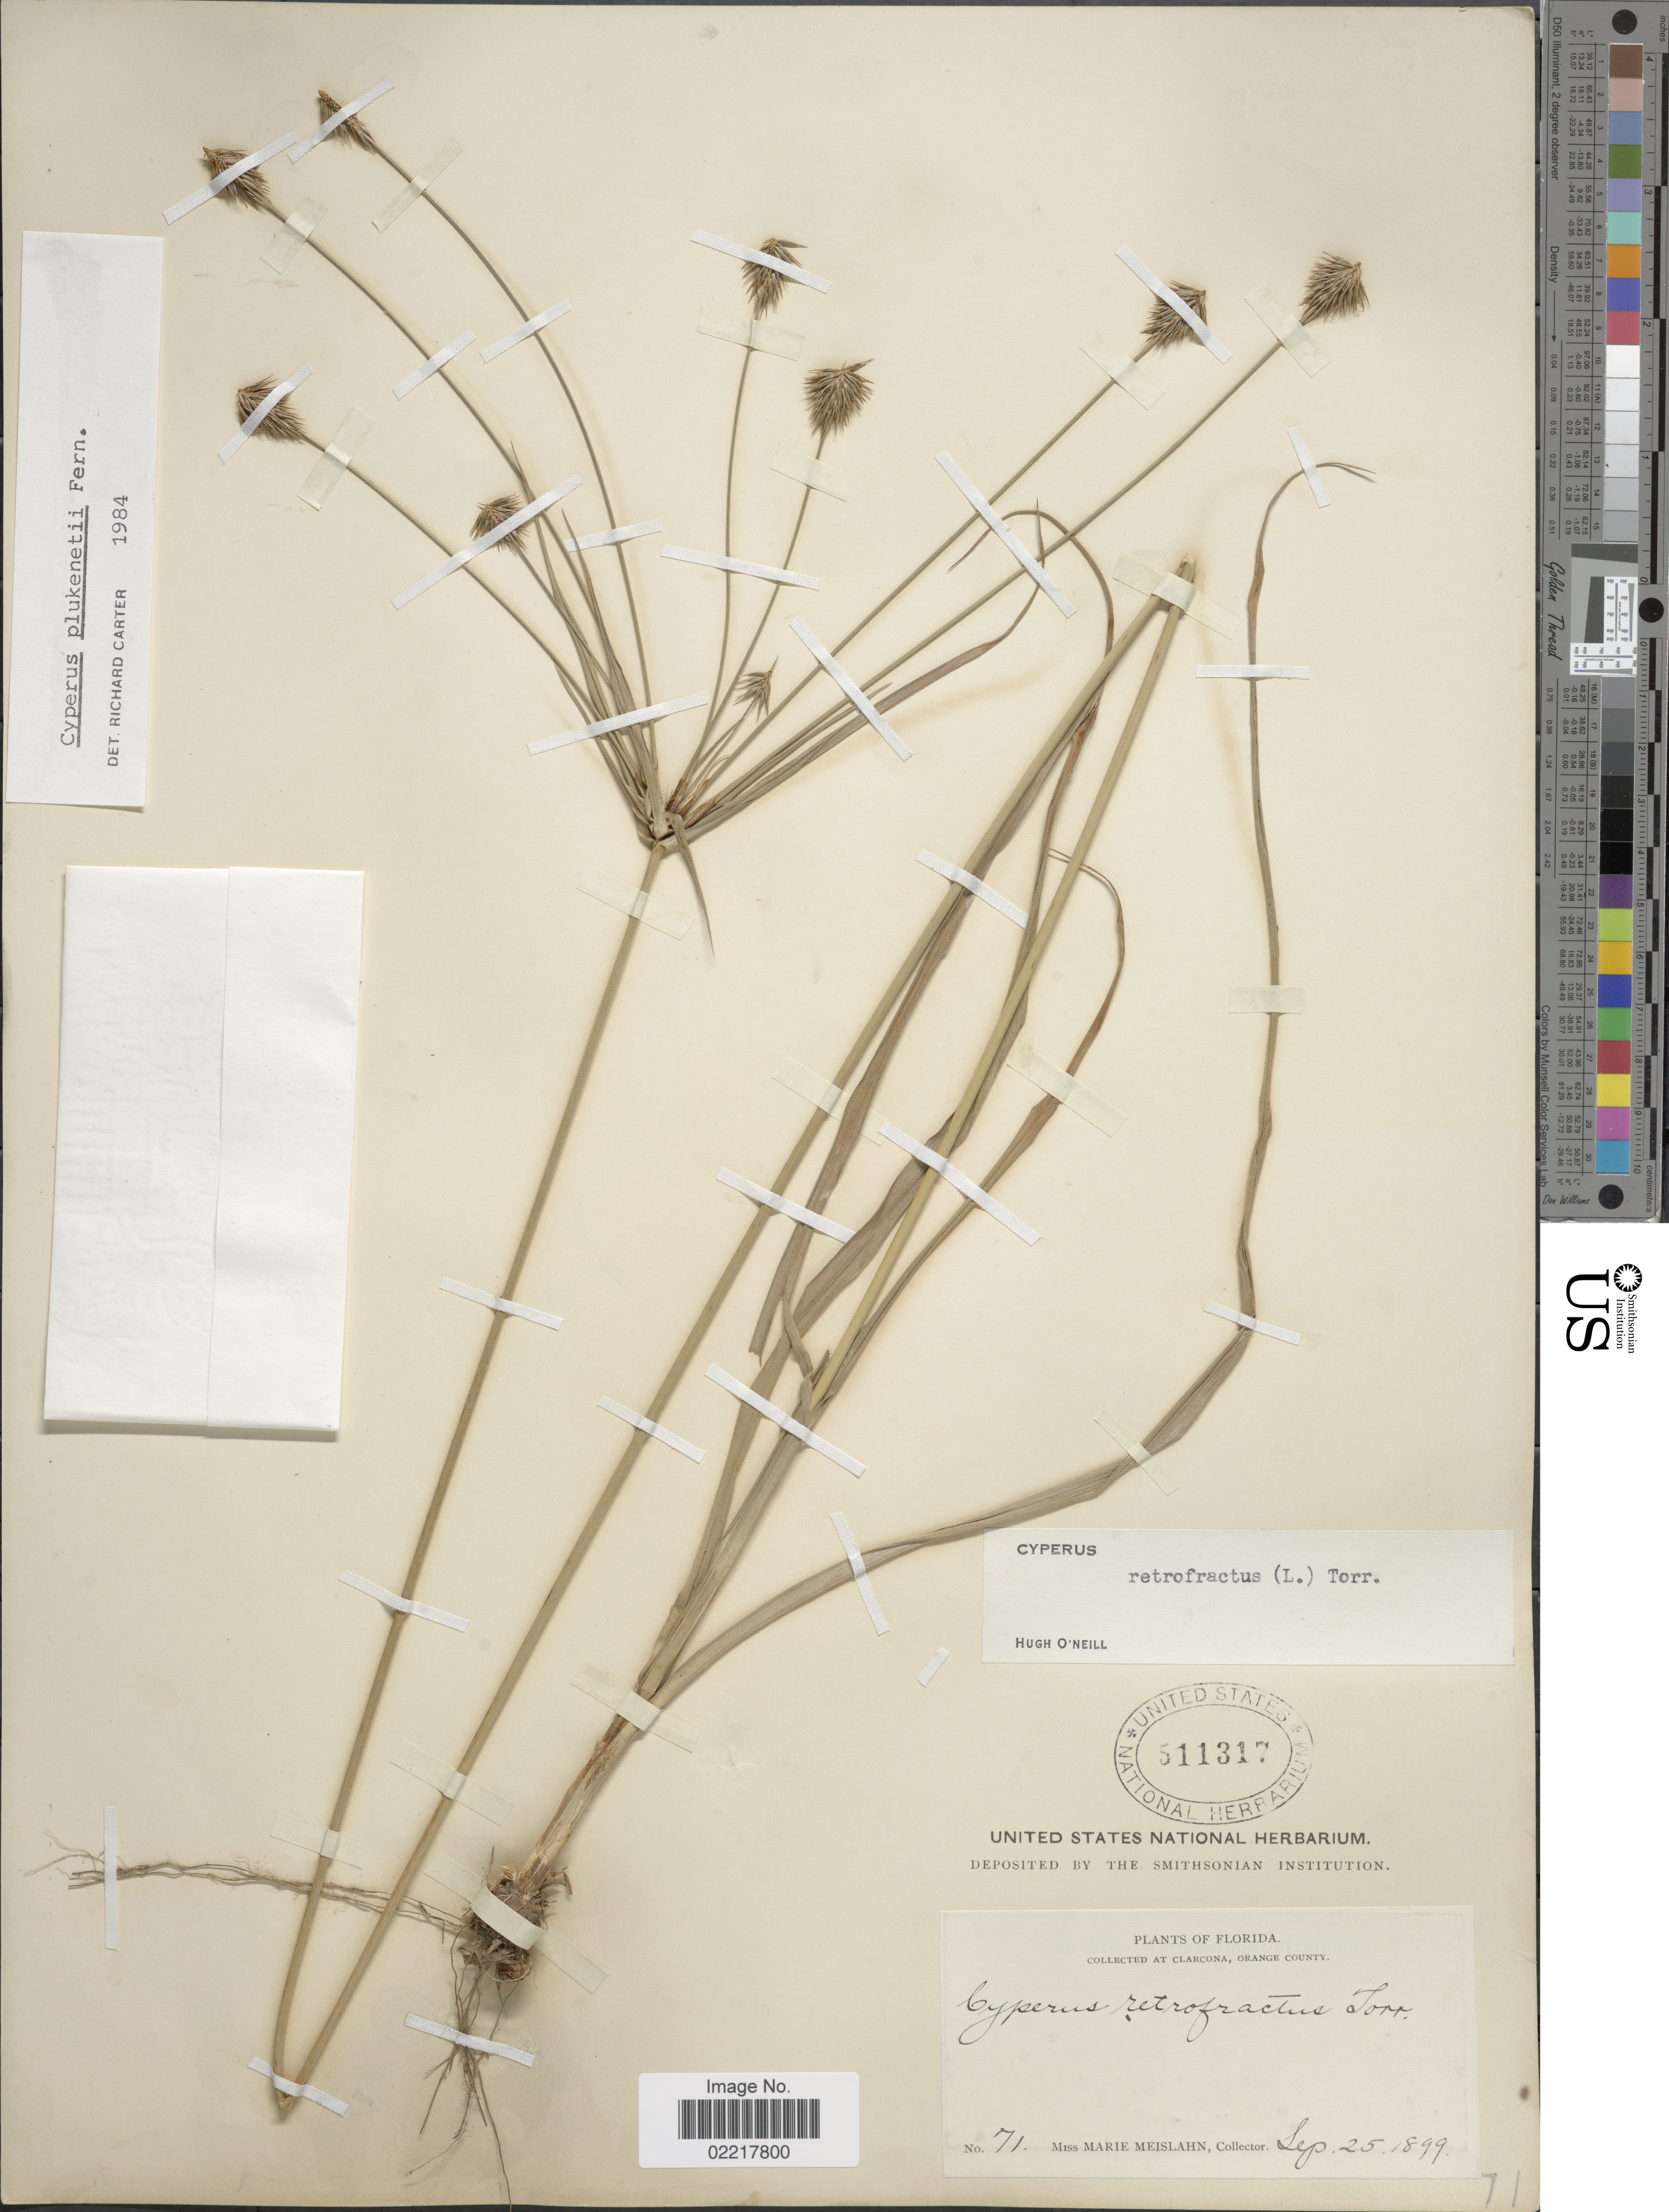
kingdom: Plantae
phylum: Tracheophyta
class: Liliopsida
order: Poales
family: Cyperaceae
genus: Cyperus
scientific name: Cyperus plukenetii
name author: Fernald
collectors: M. Meislahn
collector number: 71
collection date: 1899-09-25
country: United States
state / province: Florida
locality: At Clarcona, Orange County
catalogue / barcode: US 511317